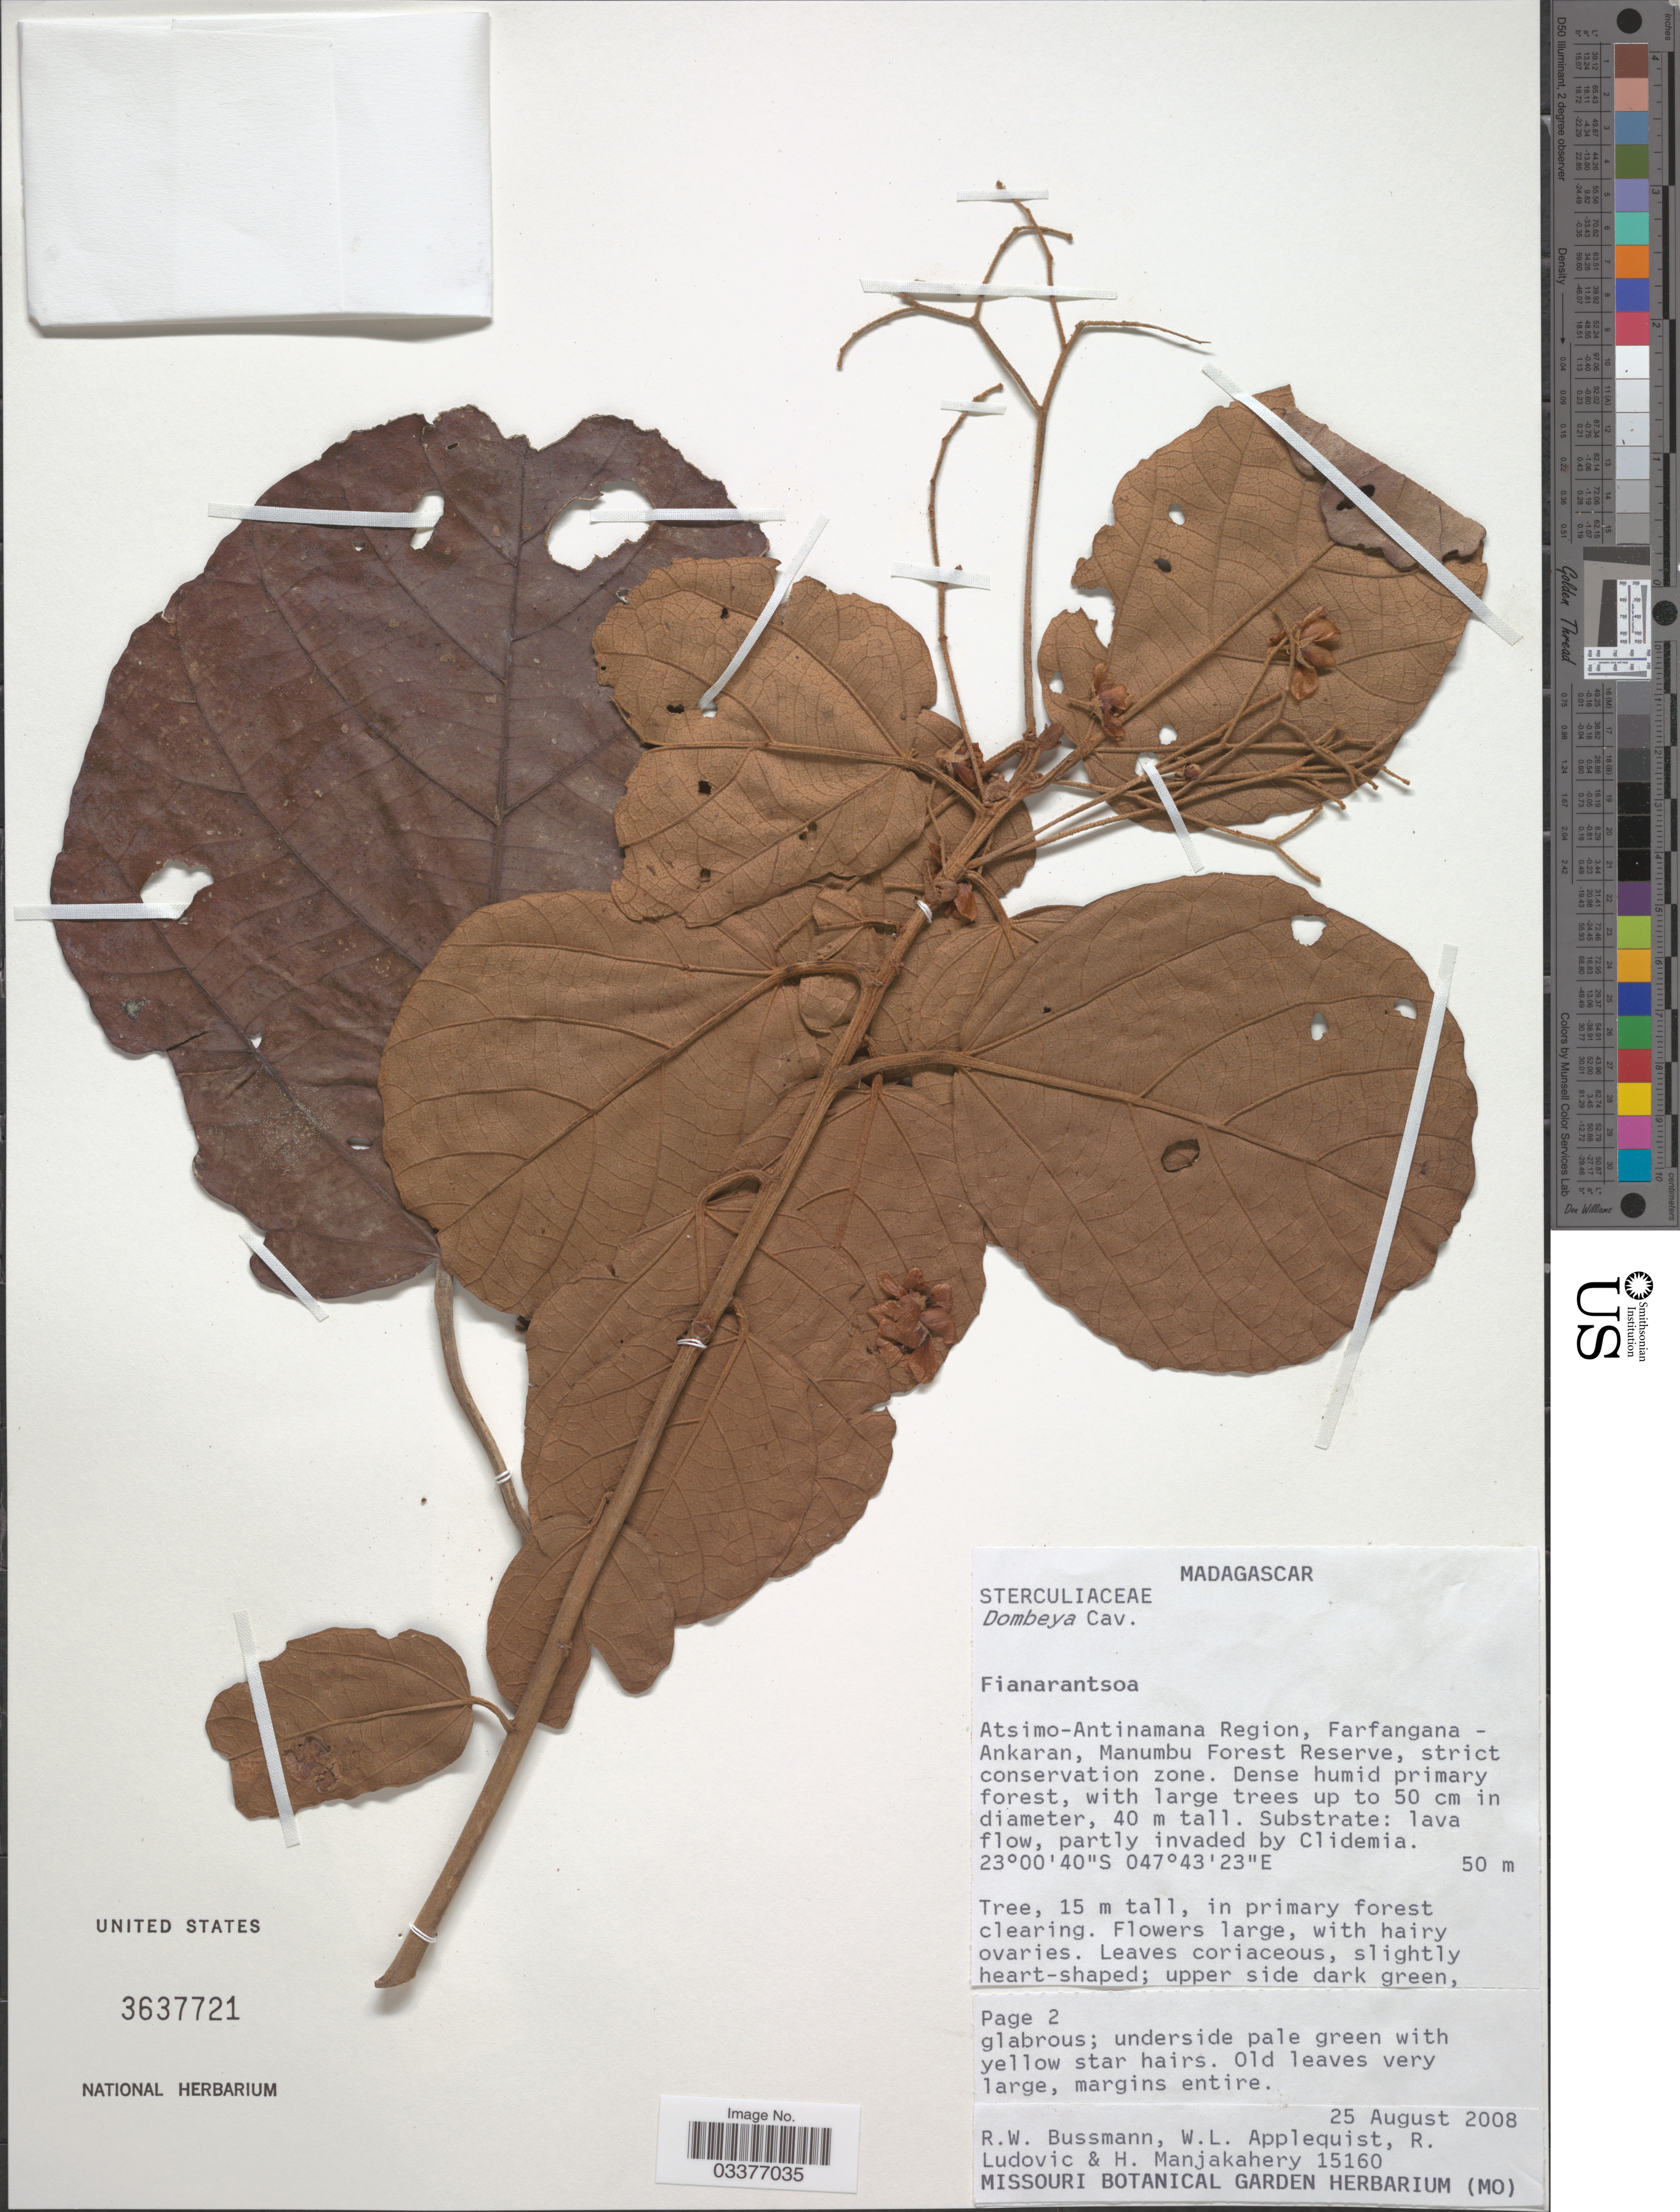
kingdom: Plantae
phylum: Tracheophyta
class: Magnoliopsida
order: Malvales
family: Malvaceae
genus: Dombeya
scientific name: Dombeya sp.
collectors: R. W. Bussmann, W. Applequist, R. Ludovic & H. N. Manjakahery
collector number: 15160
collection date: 2008-08-25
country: Madagascar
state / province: Atsimo-Atsinanana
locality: Atsimo-Antinamana Region, Farfangana-Ankaran, Manumbu Forest Reserve, strict conservation zone.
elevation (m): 50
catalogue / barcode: US 3637721